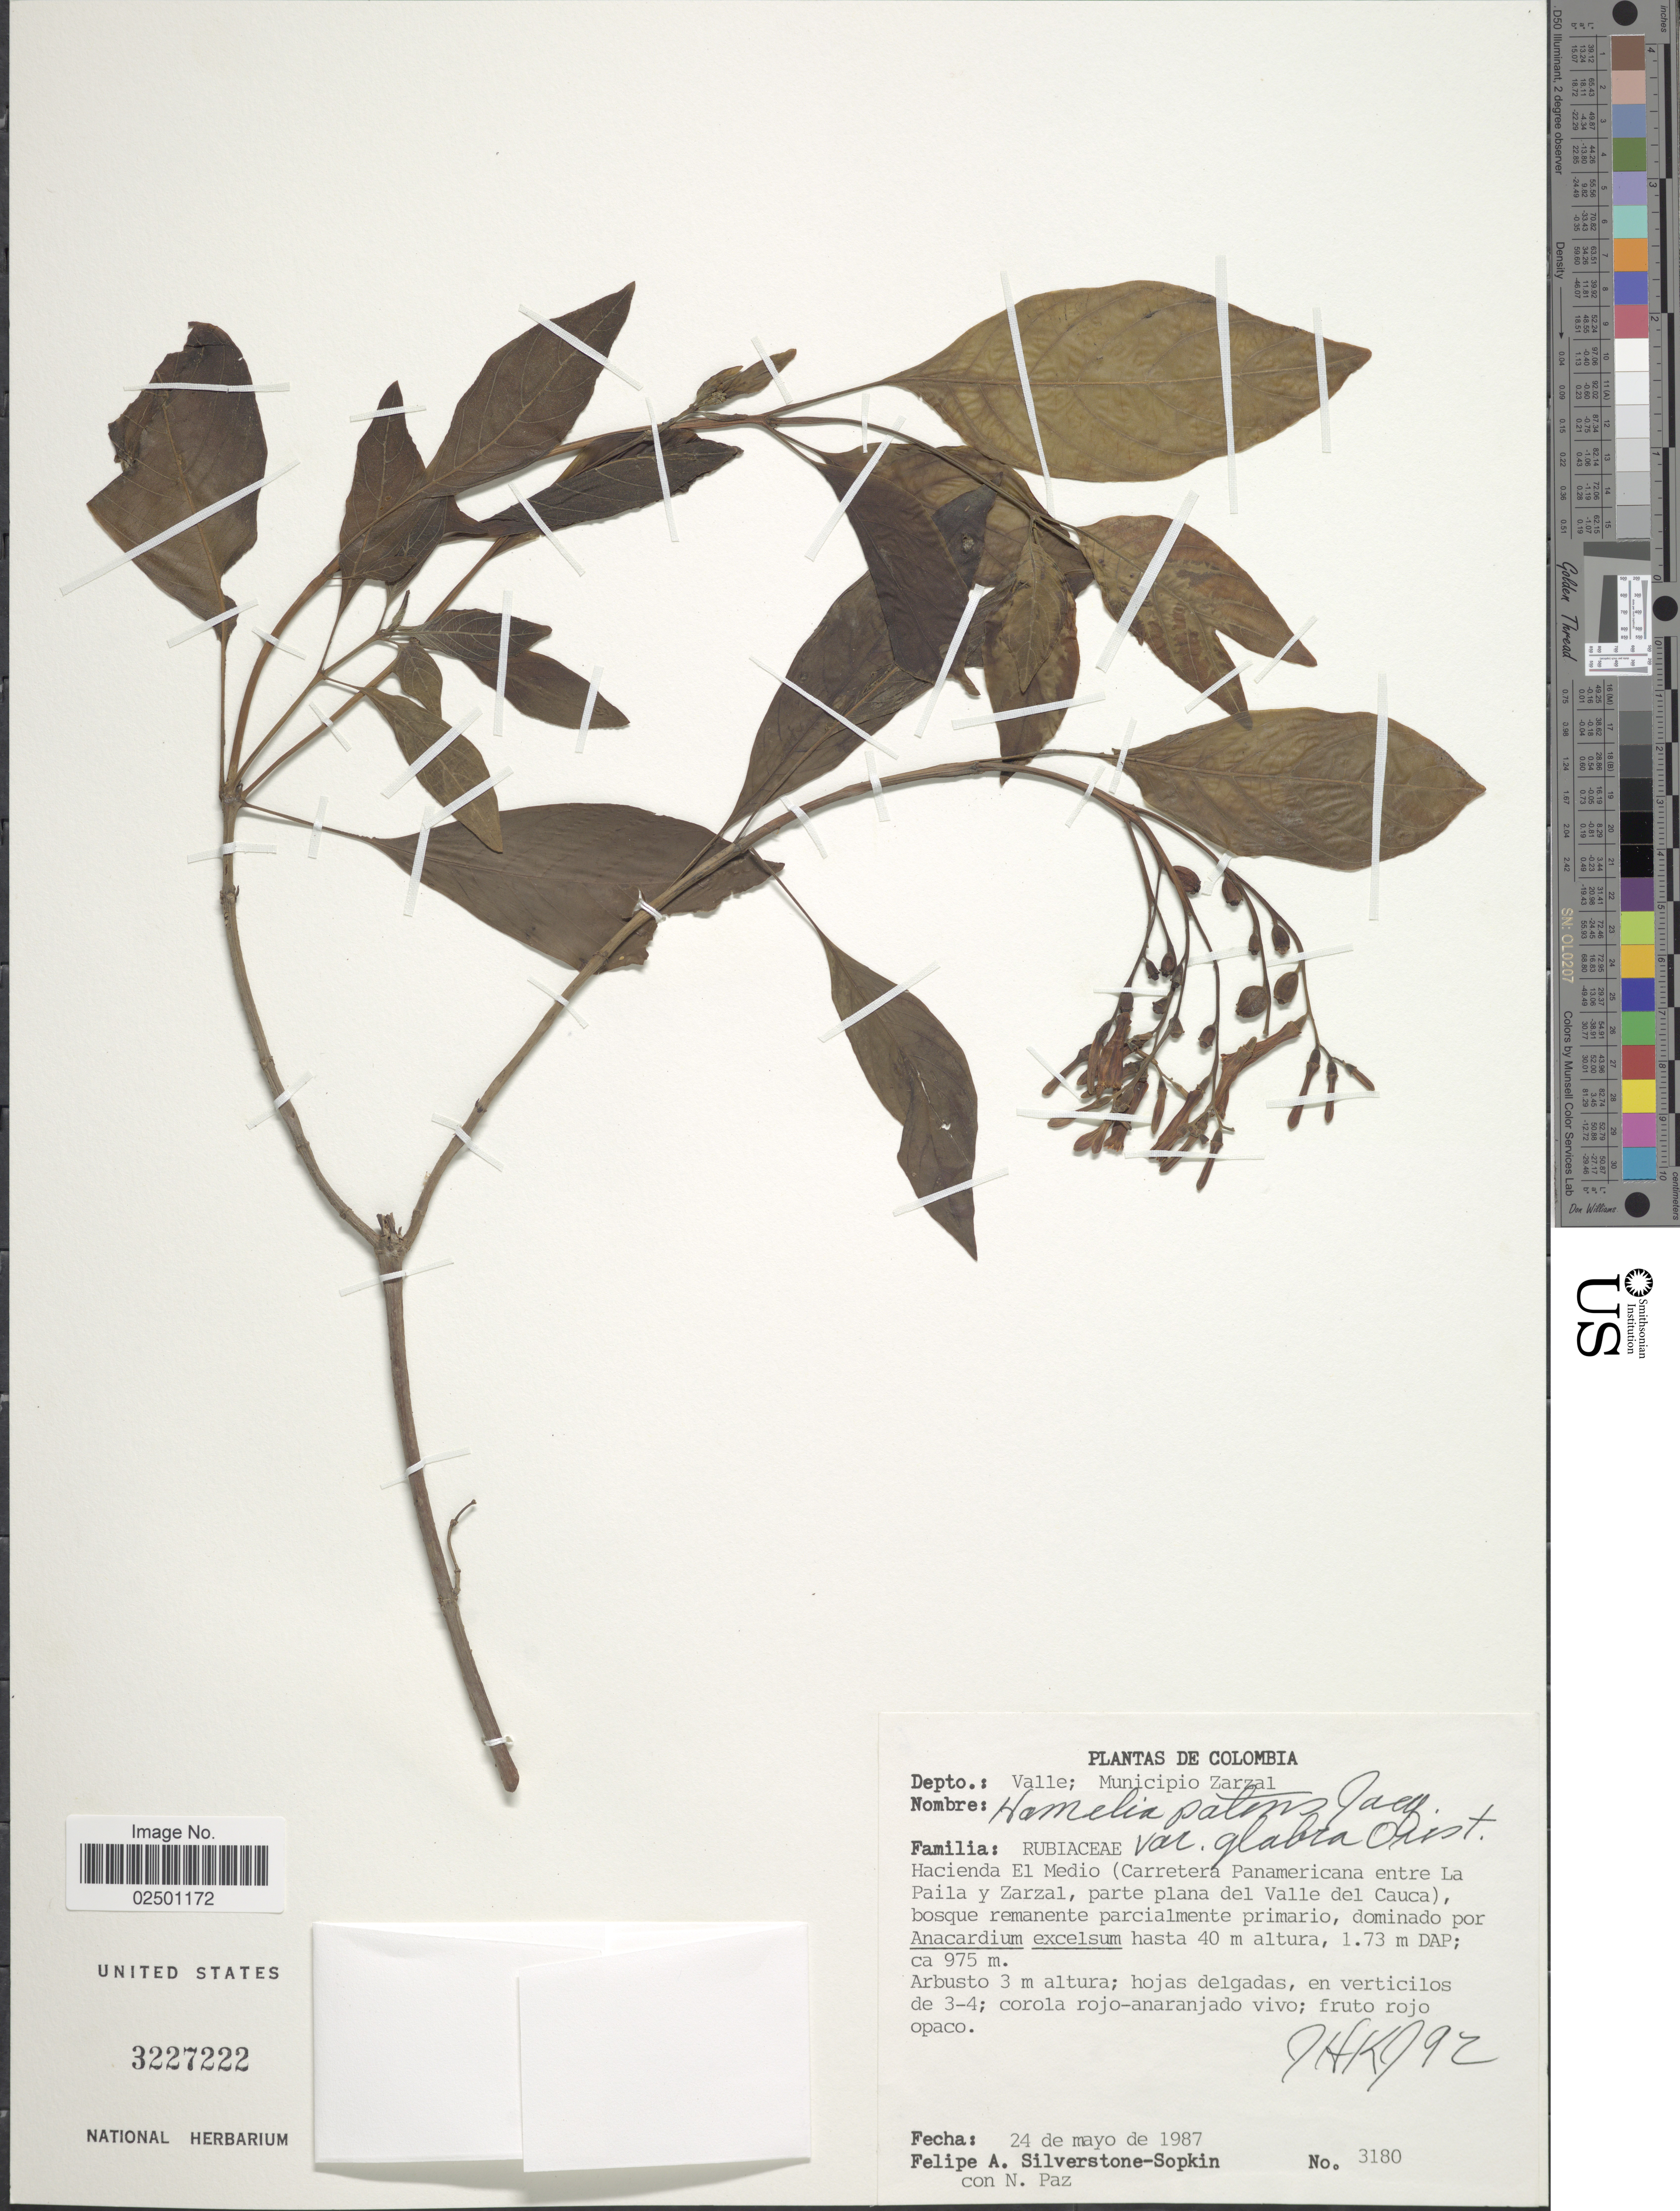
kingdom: Plantae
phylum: Tracheophyta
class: Magnoliopsida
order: Gentianales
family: Rubiaceae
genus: Hamelia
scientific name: Hamelia patens var. patens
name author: Jacq.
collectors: P. A. Silverstone-Sopkin & N. Paz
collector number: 3180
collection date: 1987-05-24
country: Colombia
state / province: Valle del Cauca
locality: Depto.: Valle. Municipio de Zarzal. Hacienda El Medio (carretera Panamericana) entre La Paila Y Zarzal, parte plana Valle del rio Cauca).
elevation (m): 975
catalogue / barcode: US 3227222